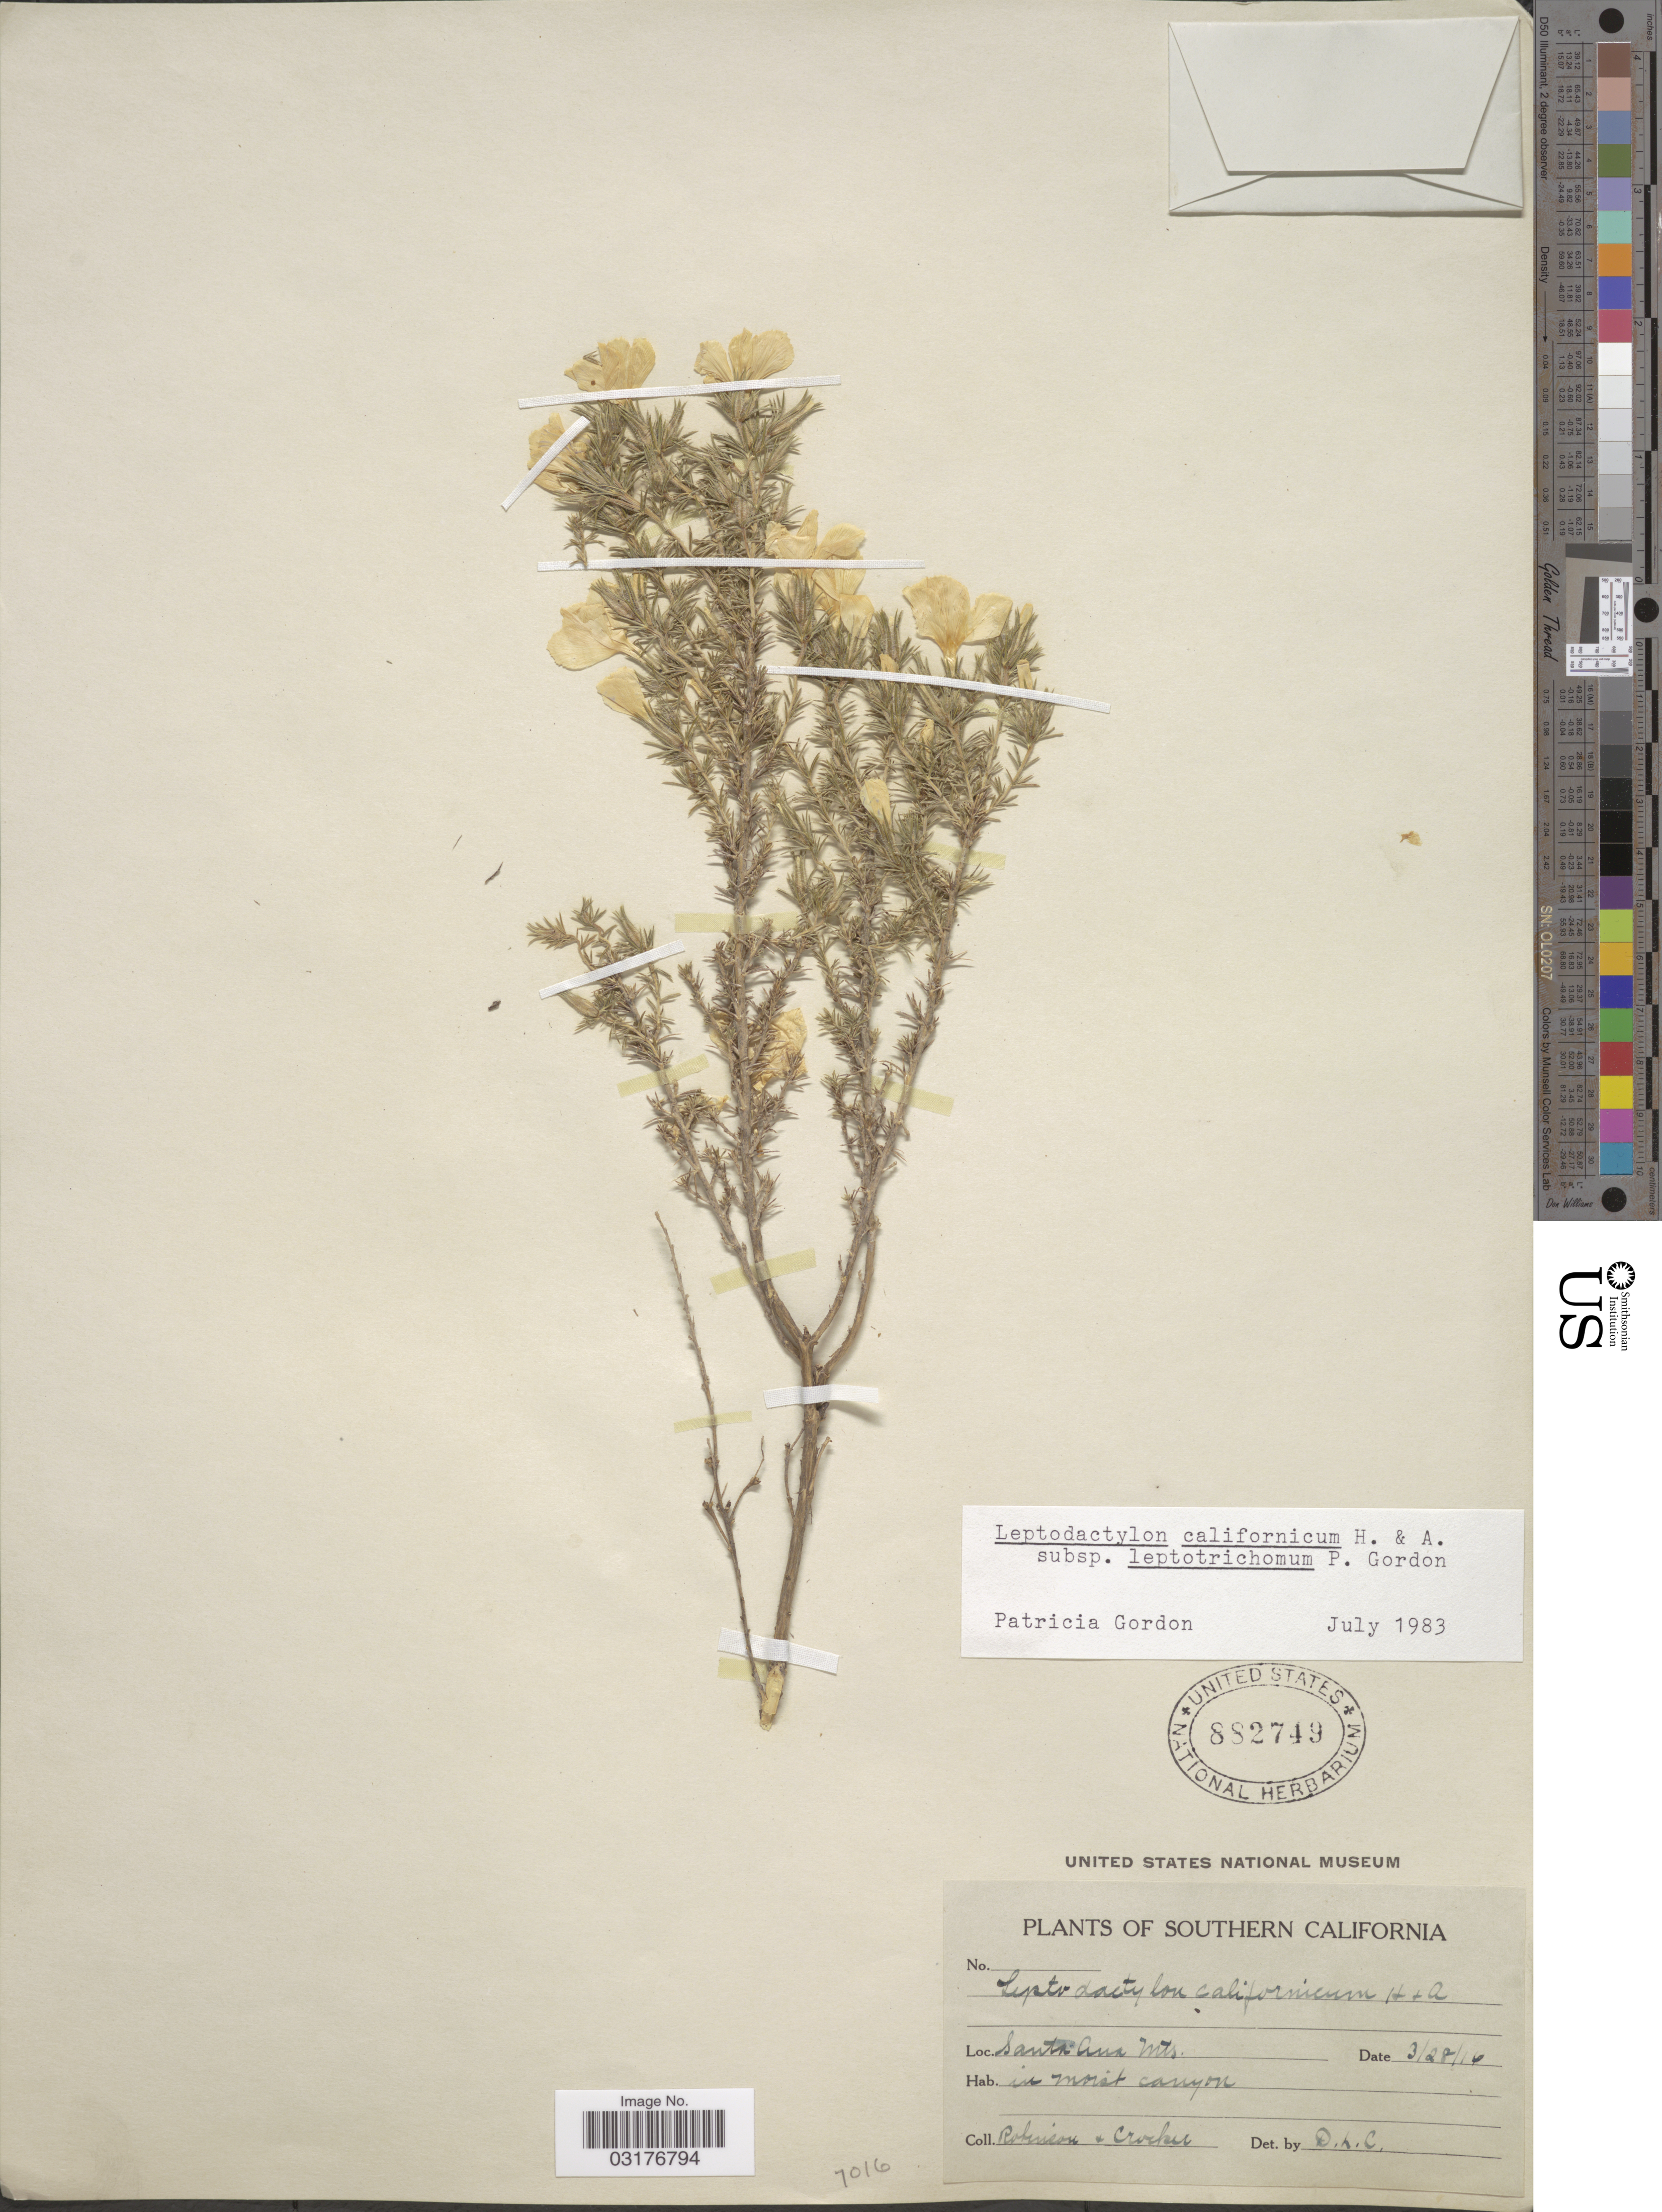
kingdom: Plantae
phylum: Tracheophyta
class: Magnoliopsida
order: Ericales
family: Polemoniaceae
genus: Linanthus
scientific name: Linanthus californicus subsp. glandulosus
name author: (Eastw.) J.M. Porter & R. Patt.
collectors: -- Robinson & -. Crocker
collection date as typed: Transcribed d/m/y: 28/3/16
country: United States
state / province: California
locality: Southern California. Santa Cruz Mts.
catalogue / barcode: US 882749